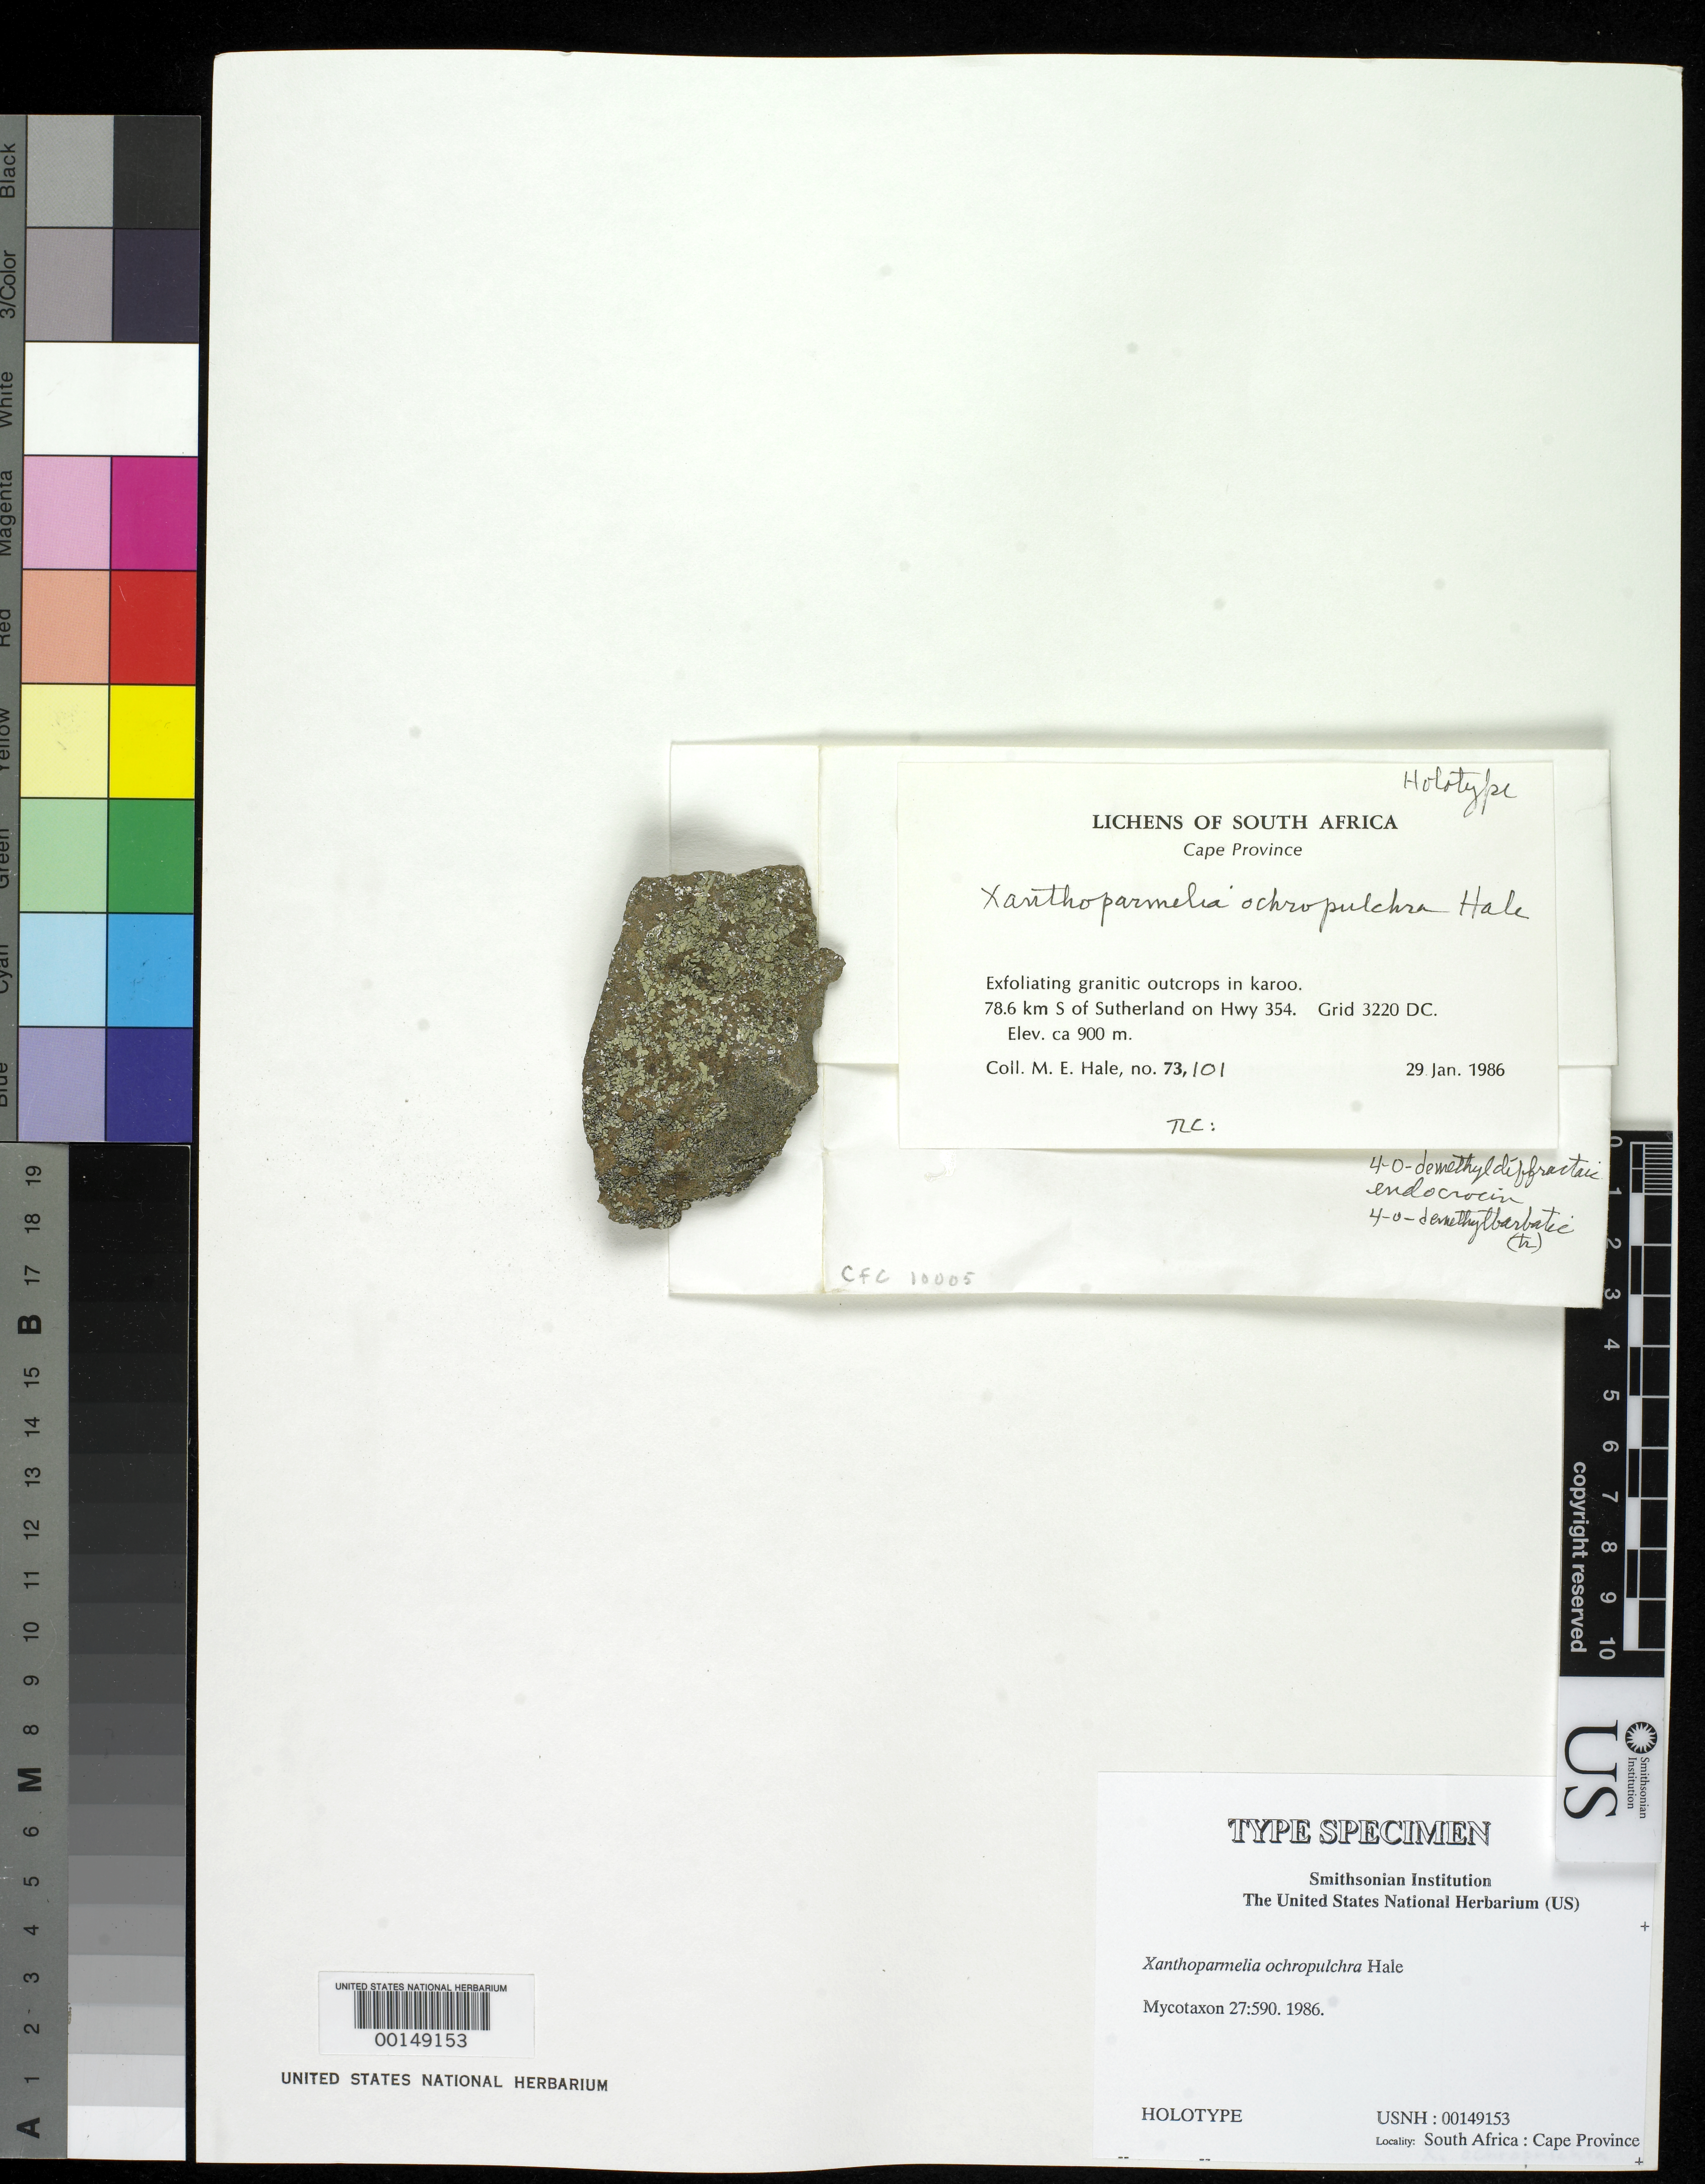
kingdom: Fungi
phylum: Ascomycota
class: Lecanoromycetes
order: Lecanorales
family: Parmeliaceae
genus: Xanthoparmelia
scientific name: Xanthoparmelia ochropulchra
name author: Hale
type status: Holotype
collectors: M. Hale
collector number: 73101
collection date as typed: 29 Jan 1986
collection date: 1986-01-29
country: South Africa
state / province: Northern Cape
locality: Grid 3220 DC. 78.6 km S of Sutherland on Hwy 354, exfoliating granitic outcrops in karoo.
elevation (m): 900